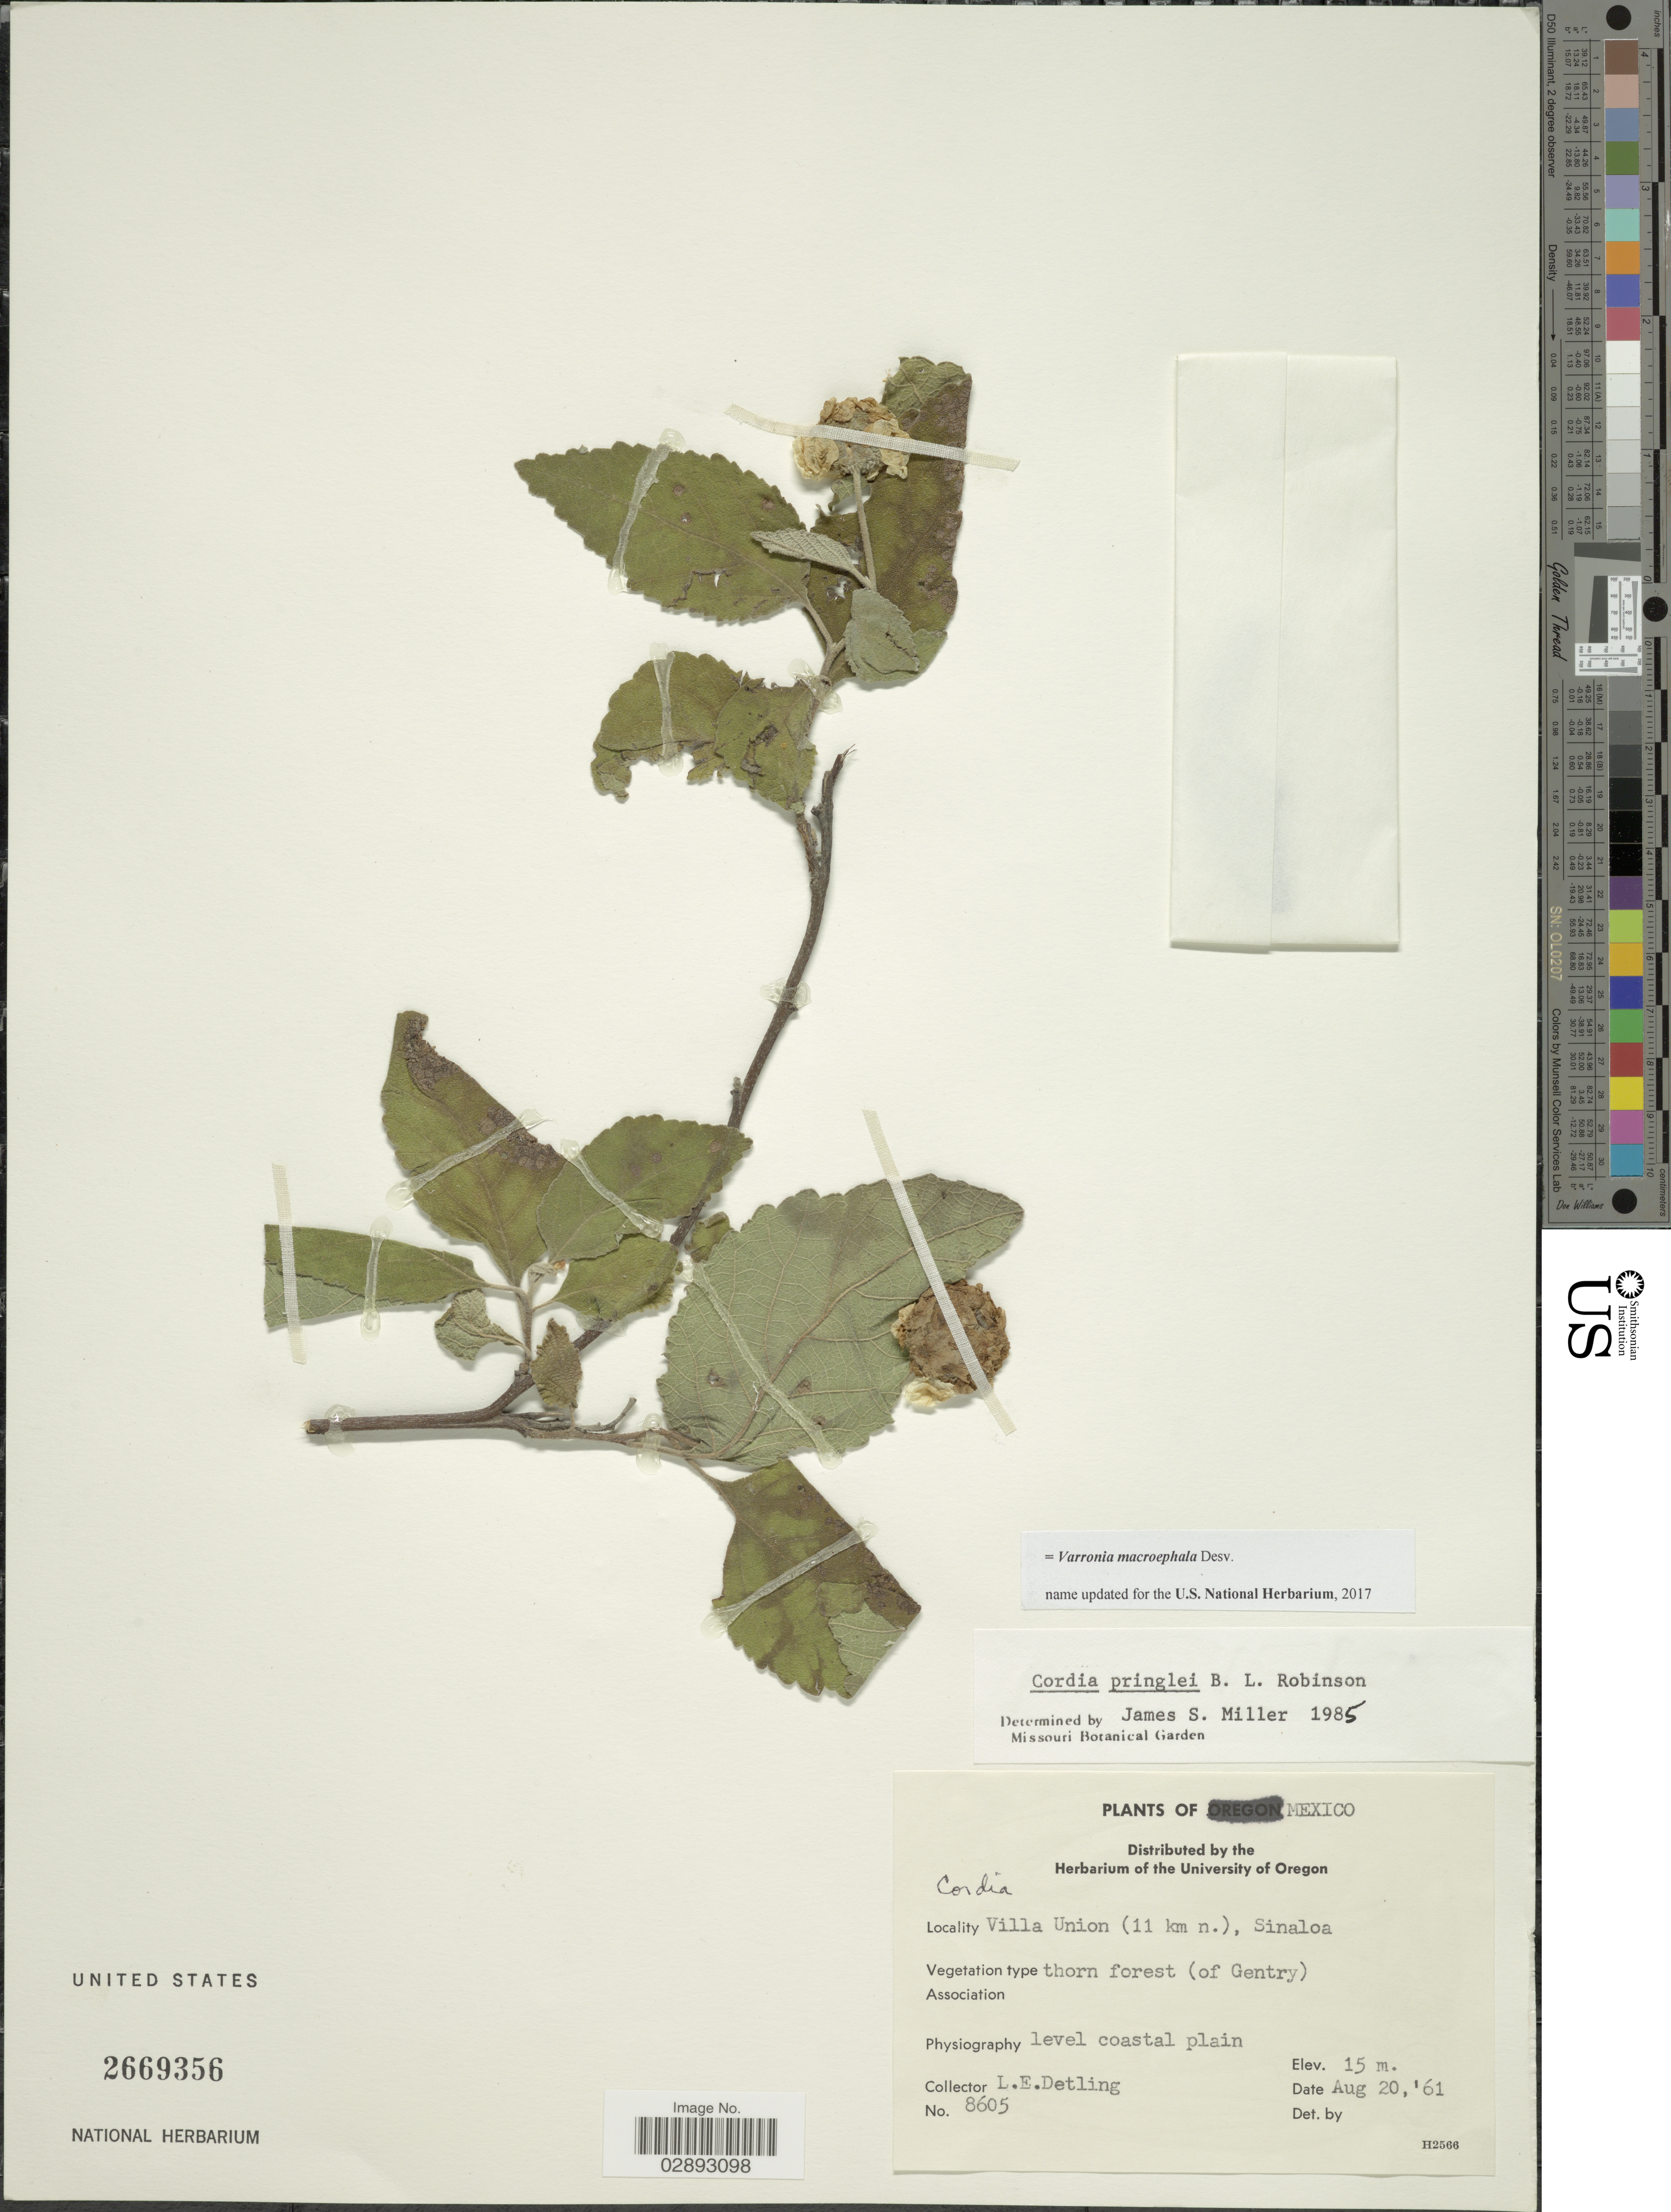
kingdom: Plantae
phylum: Tracheophyta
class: Magnoliopsida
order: Boraginales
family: Cordiaceae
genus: Varronia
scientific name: Varronia macrocephala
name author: Desv.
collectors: L. E. Detling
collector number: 8605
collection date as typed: Transcribed d/m/y: 20/8/61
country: Mexico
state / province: Sinaloa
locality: Villa Union (11 km n.) Sinaloa.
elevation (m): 15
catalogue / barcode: US 2669356